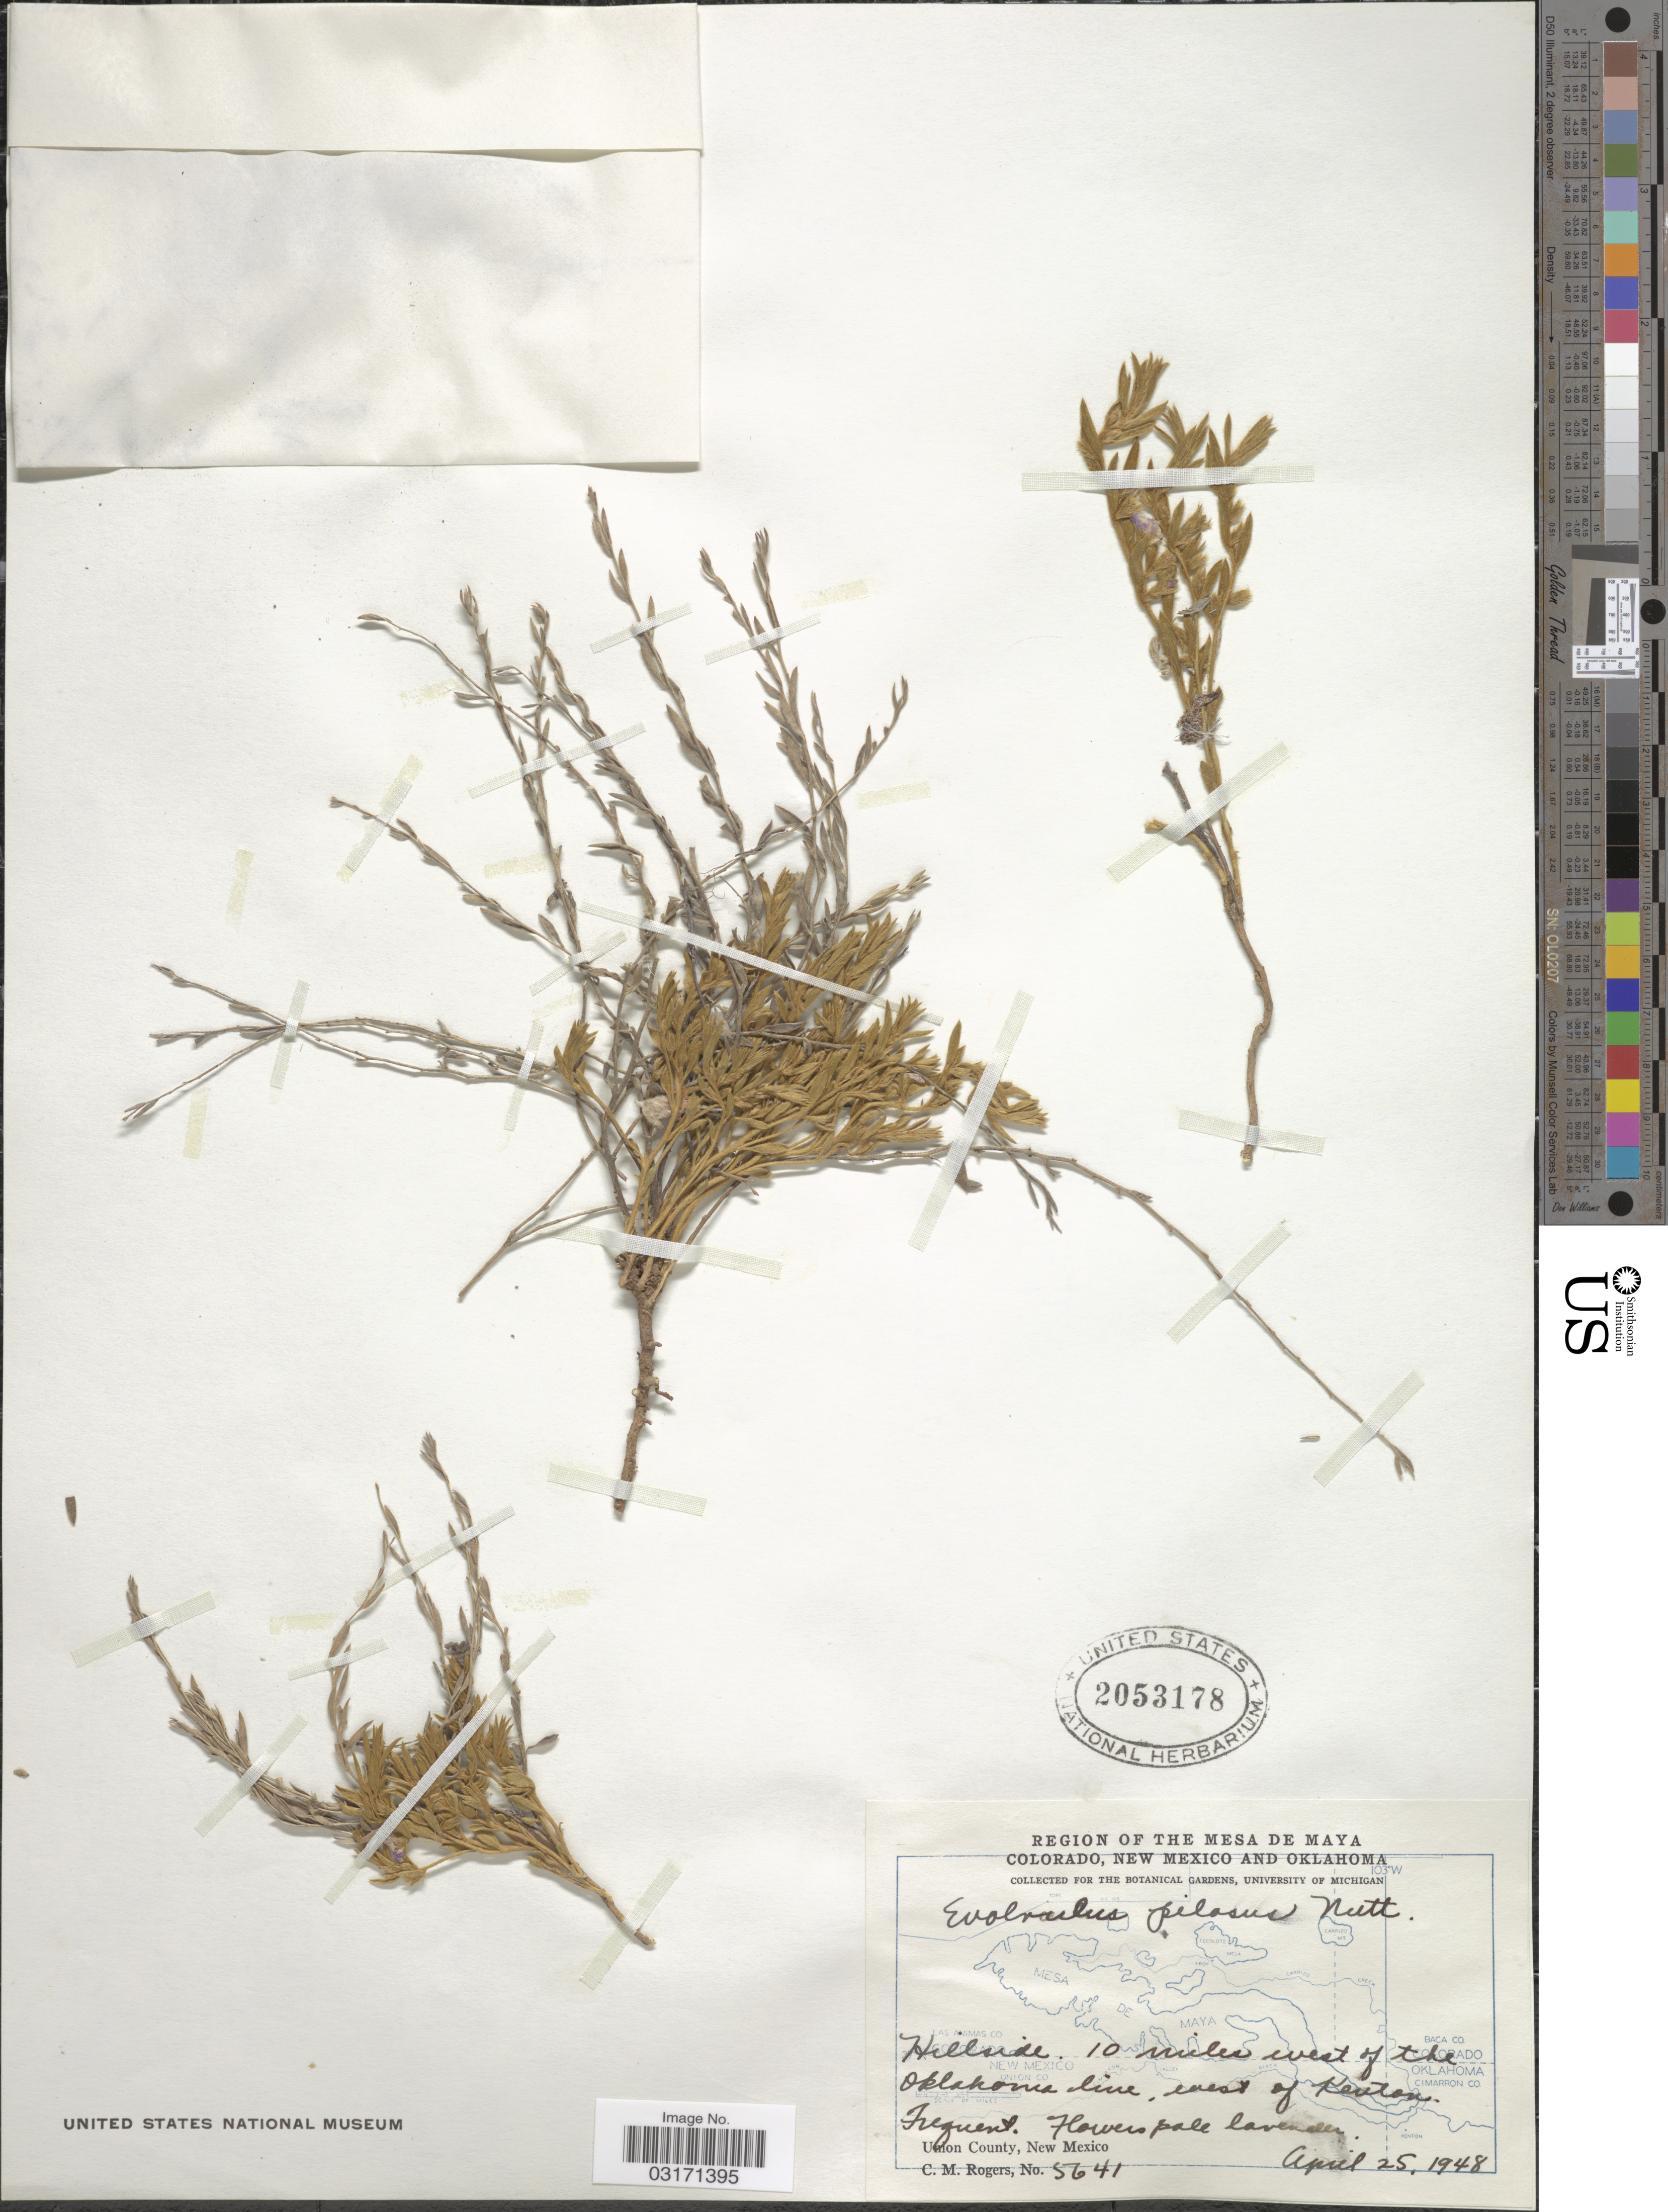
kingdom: Plantae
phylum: Tracheophyta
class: Magnoliopsida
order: Solanales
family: Convolvulaceae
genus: Evolvulus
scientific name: Evolvulus pilosus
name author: Roxb.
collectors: C. M. Rogers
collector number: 5641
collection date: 1948-04-25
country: United States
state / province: New Mexico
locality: Region of the Mesa de Maya, Hillside, 10 miles west of the Oklahoma line, west of Kenton, Union County, New Mexico.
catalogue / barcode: US 2053178